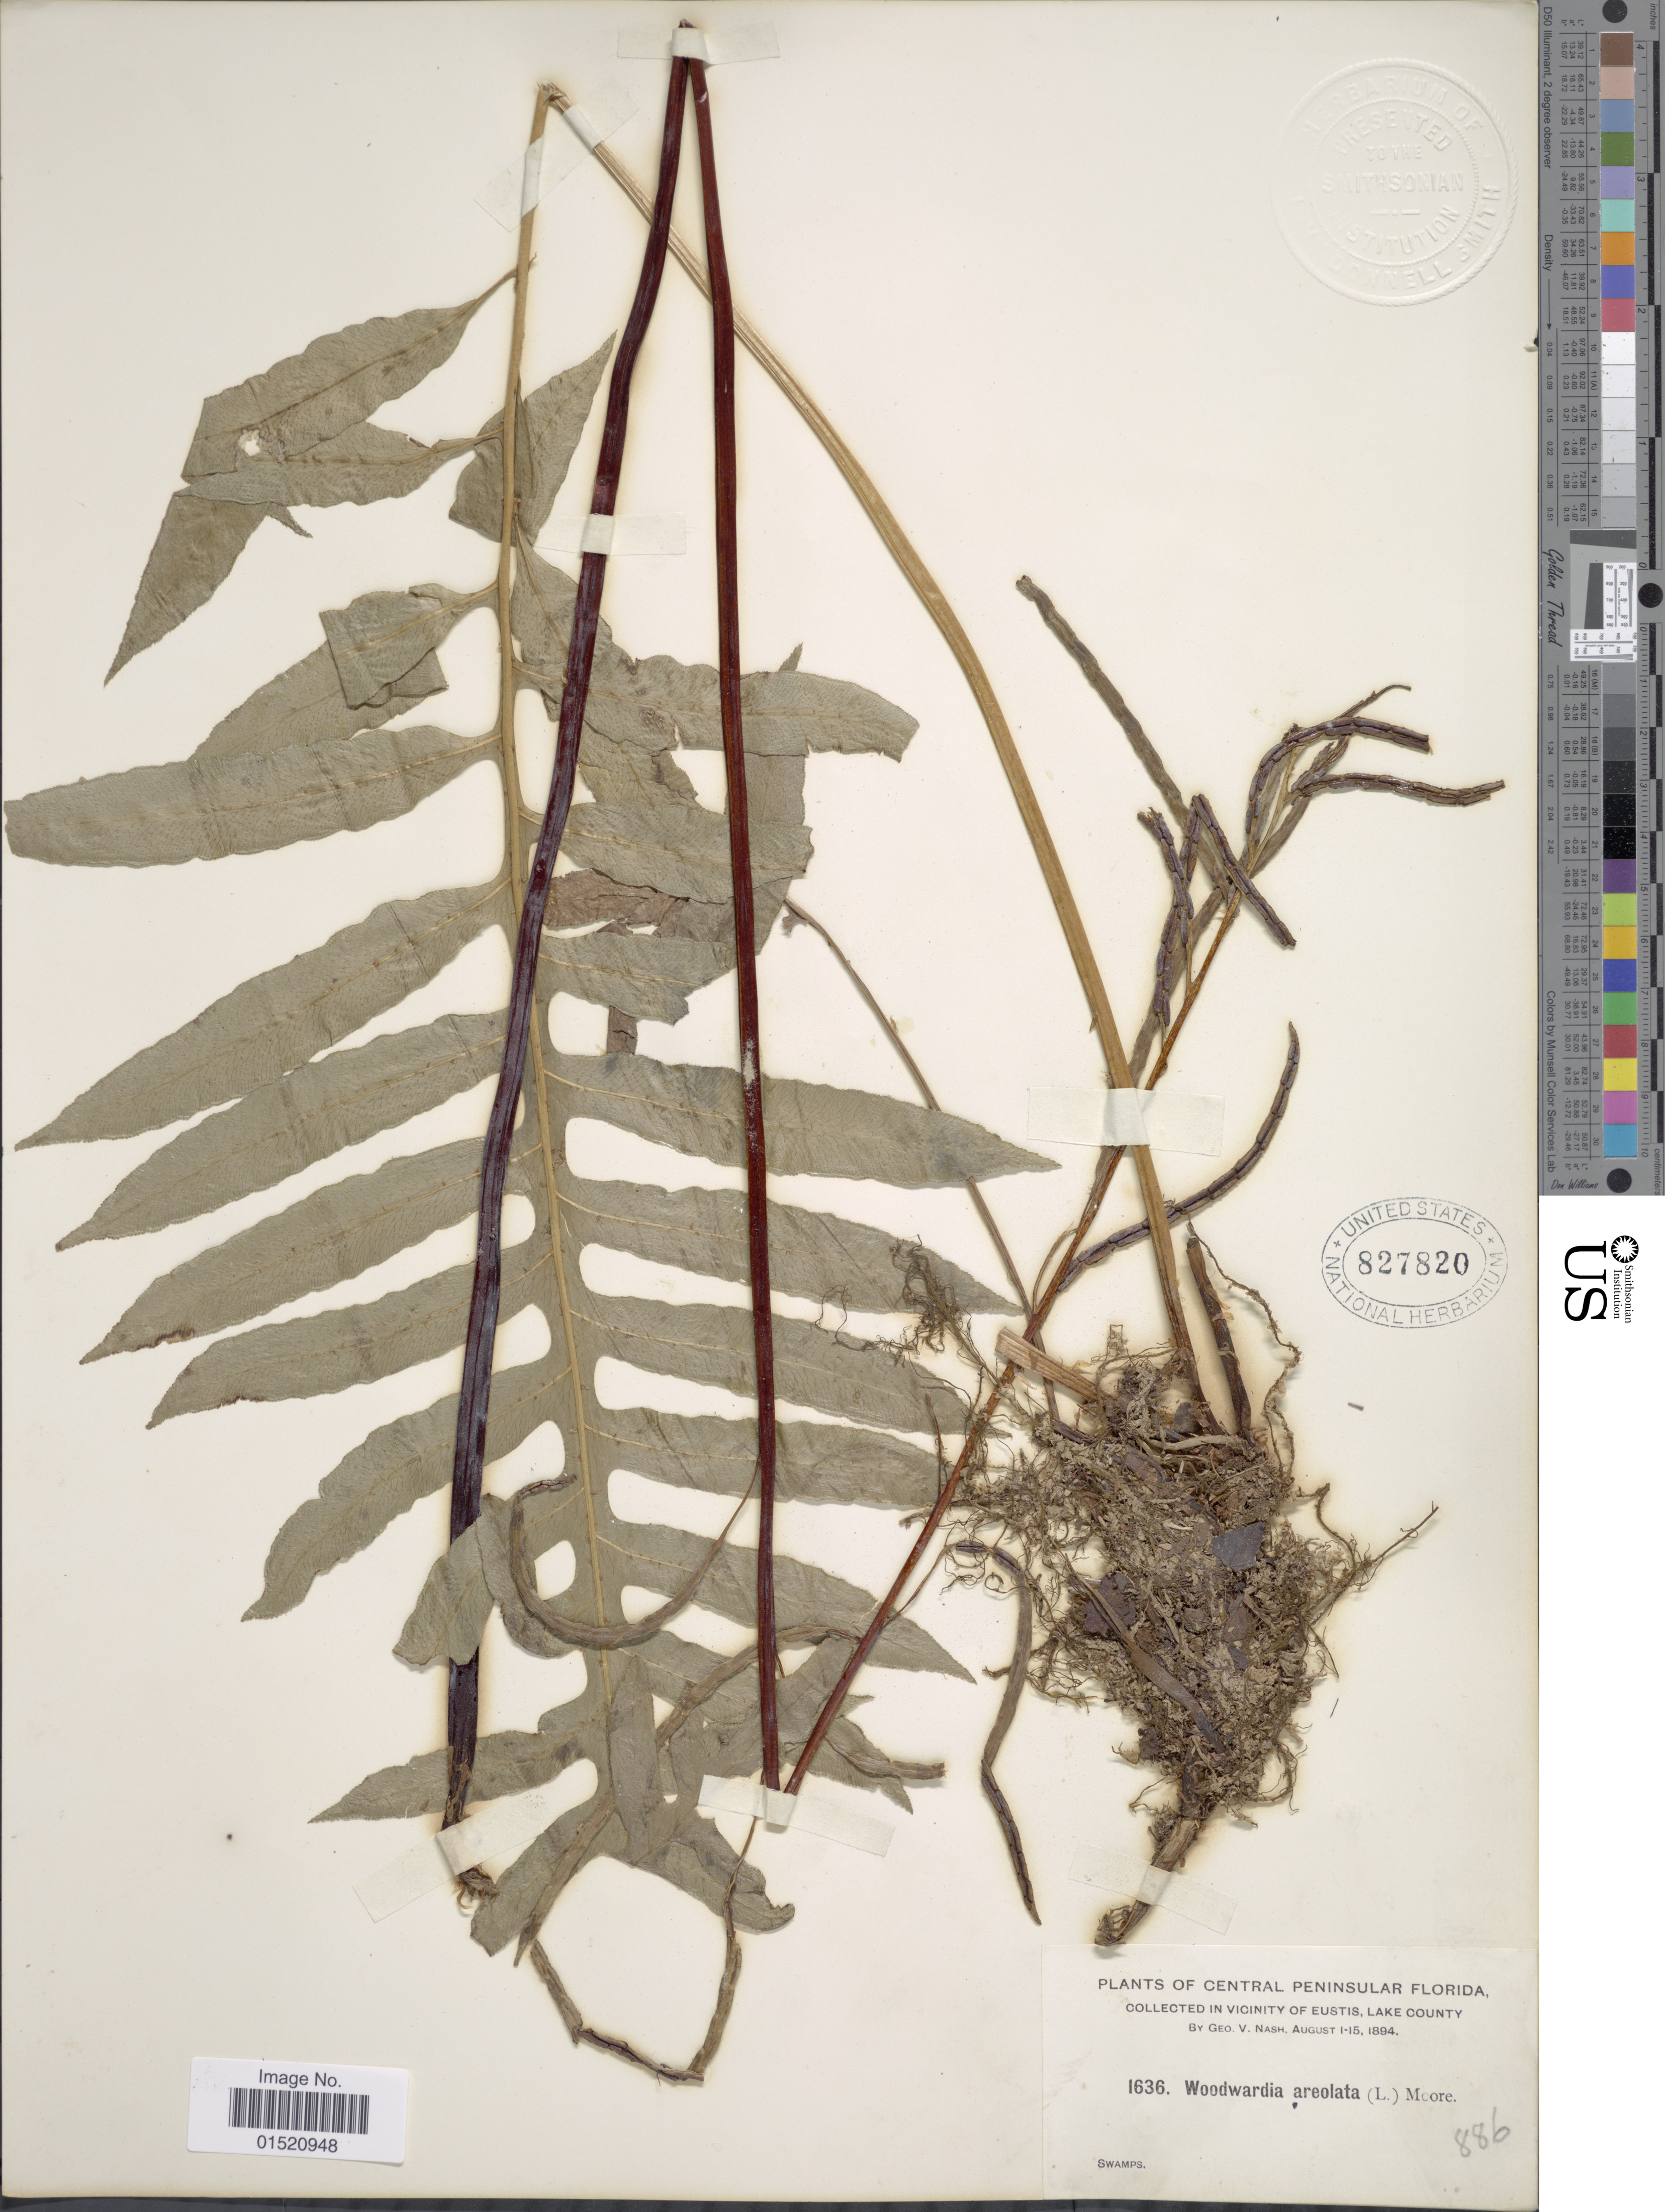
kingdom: Plantae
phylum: Tracheophyta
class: Polypodiopsida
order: Polypodiales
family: Blechnaceae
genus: Woodwardia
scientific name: Woodwardia areolata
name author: (L.) T. Moore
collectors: G. V. Nash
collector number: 1636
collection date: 1894-08-01/1894-08-15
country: United States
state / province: Florida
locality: Central Peninsular Florida, Vicinity of Eustis, Lake County, Swamps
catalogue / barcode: US 827820